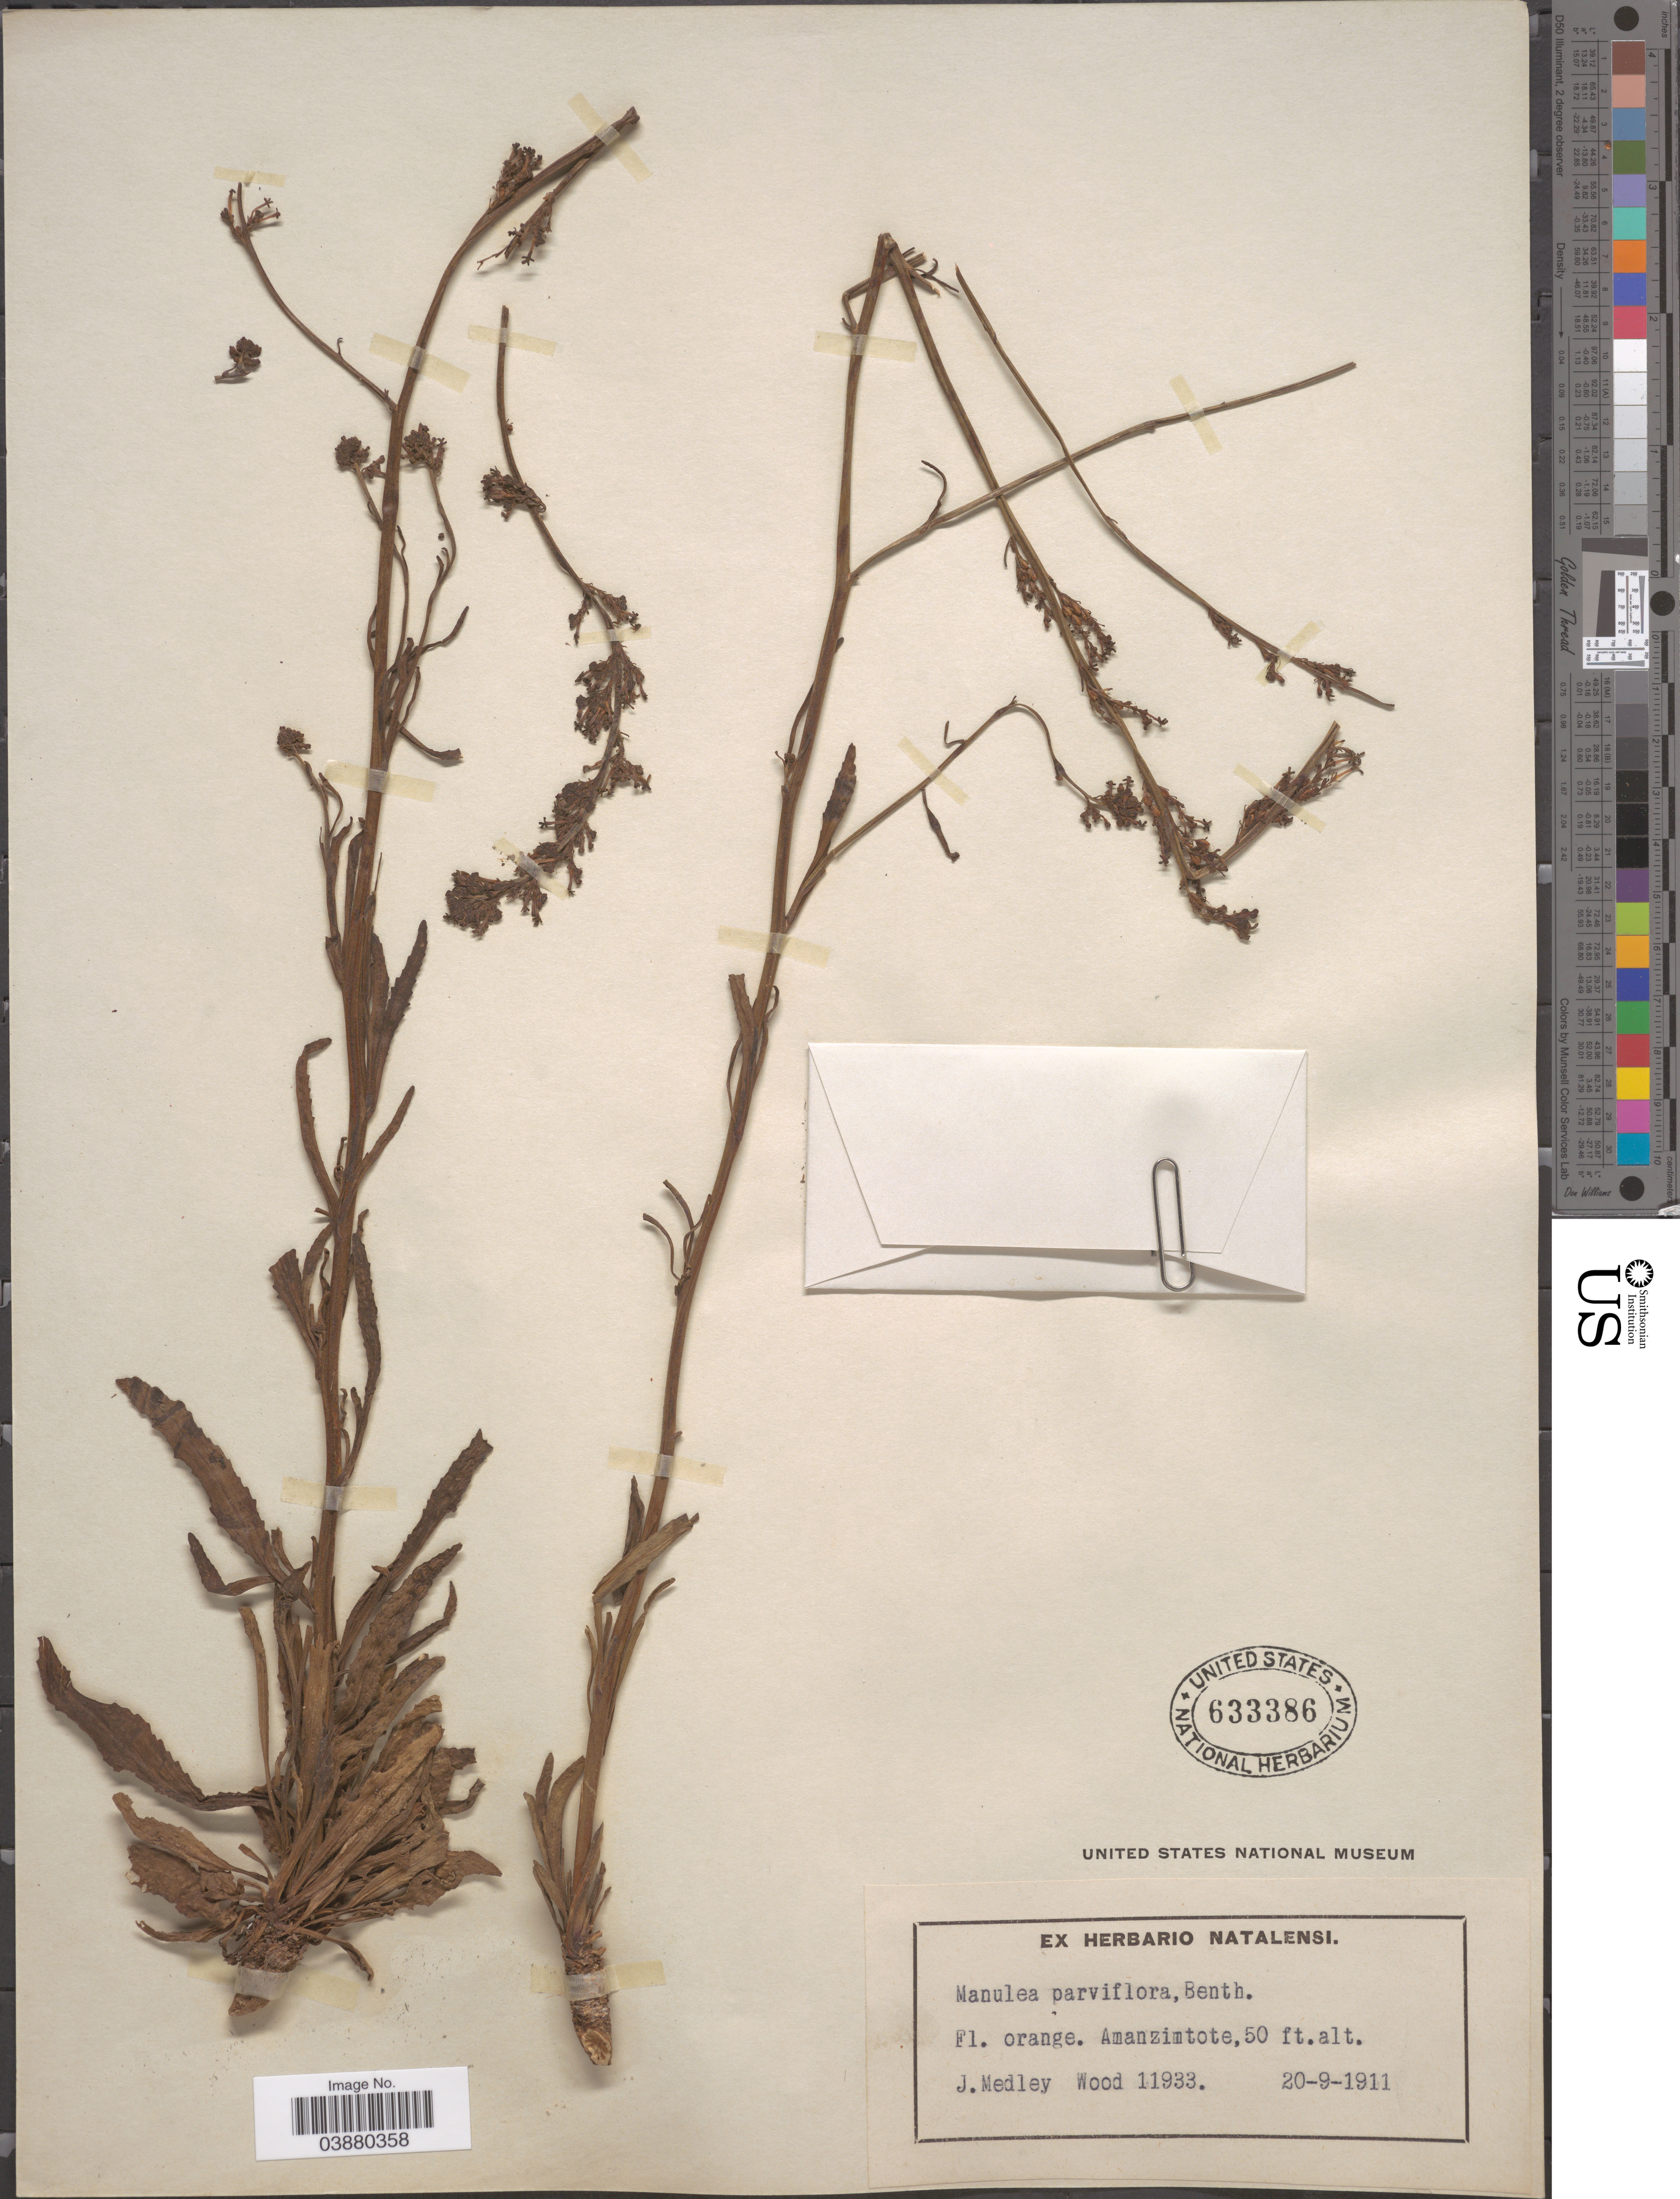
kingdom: Plantae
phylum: Tracheophyta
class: Magnoliopsida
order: Lamiales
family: Scrophulariaceae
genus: Manulea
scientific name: Manulea parviflora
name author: Benth.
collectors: J. Medley Wood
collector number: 11933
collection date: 1911-09-20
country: South Africa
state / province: KwaZulu-Natal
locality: Amanzimtote.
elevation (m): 15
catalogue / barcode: US 633386